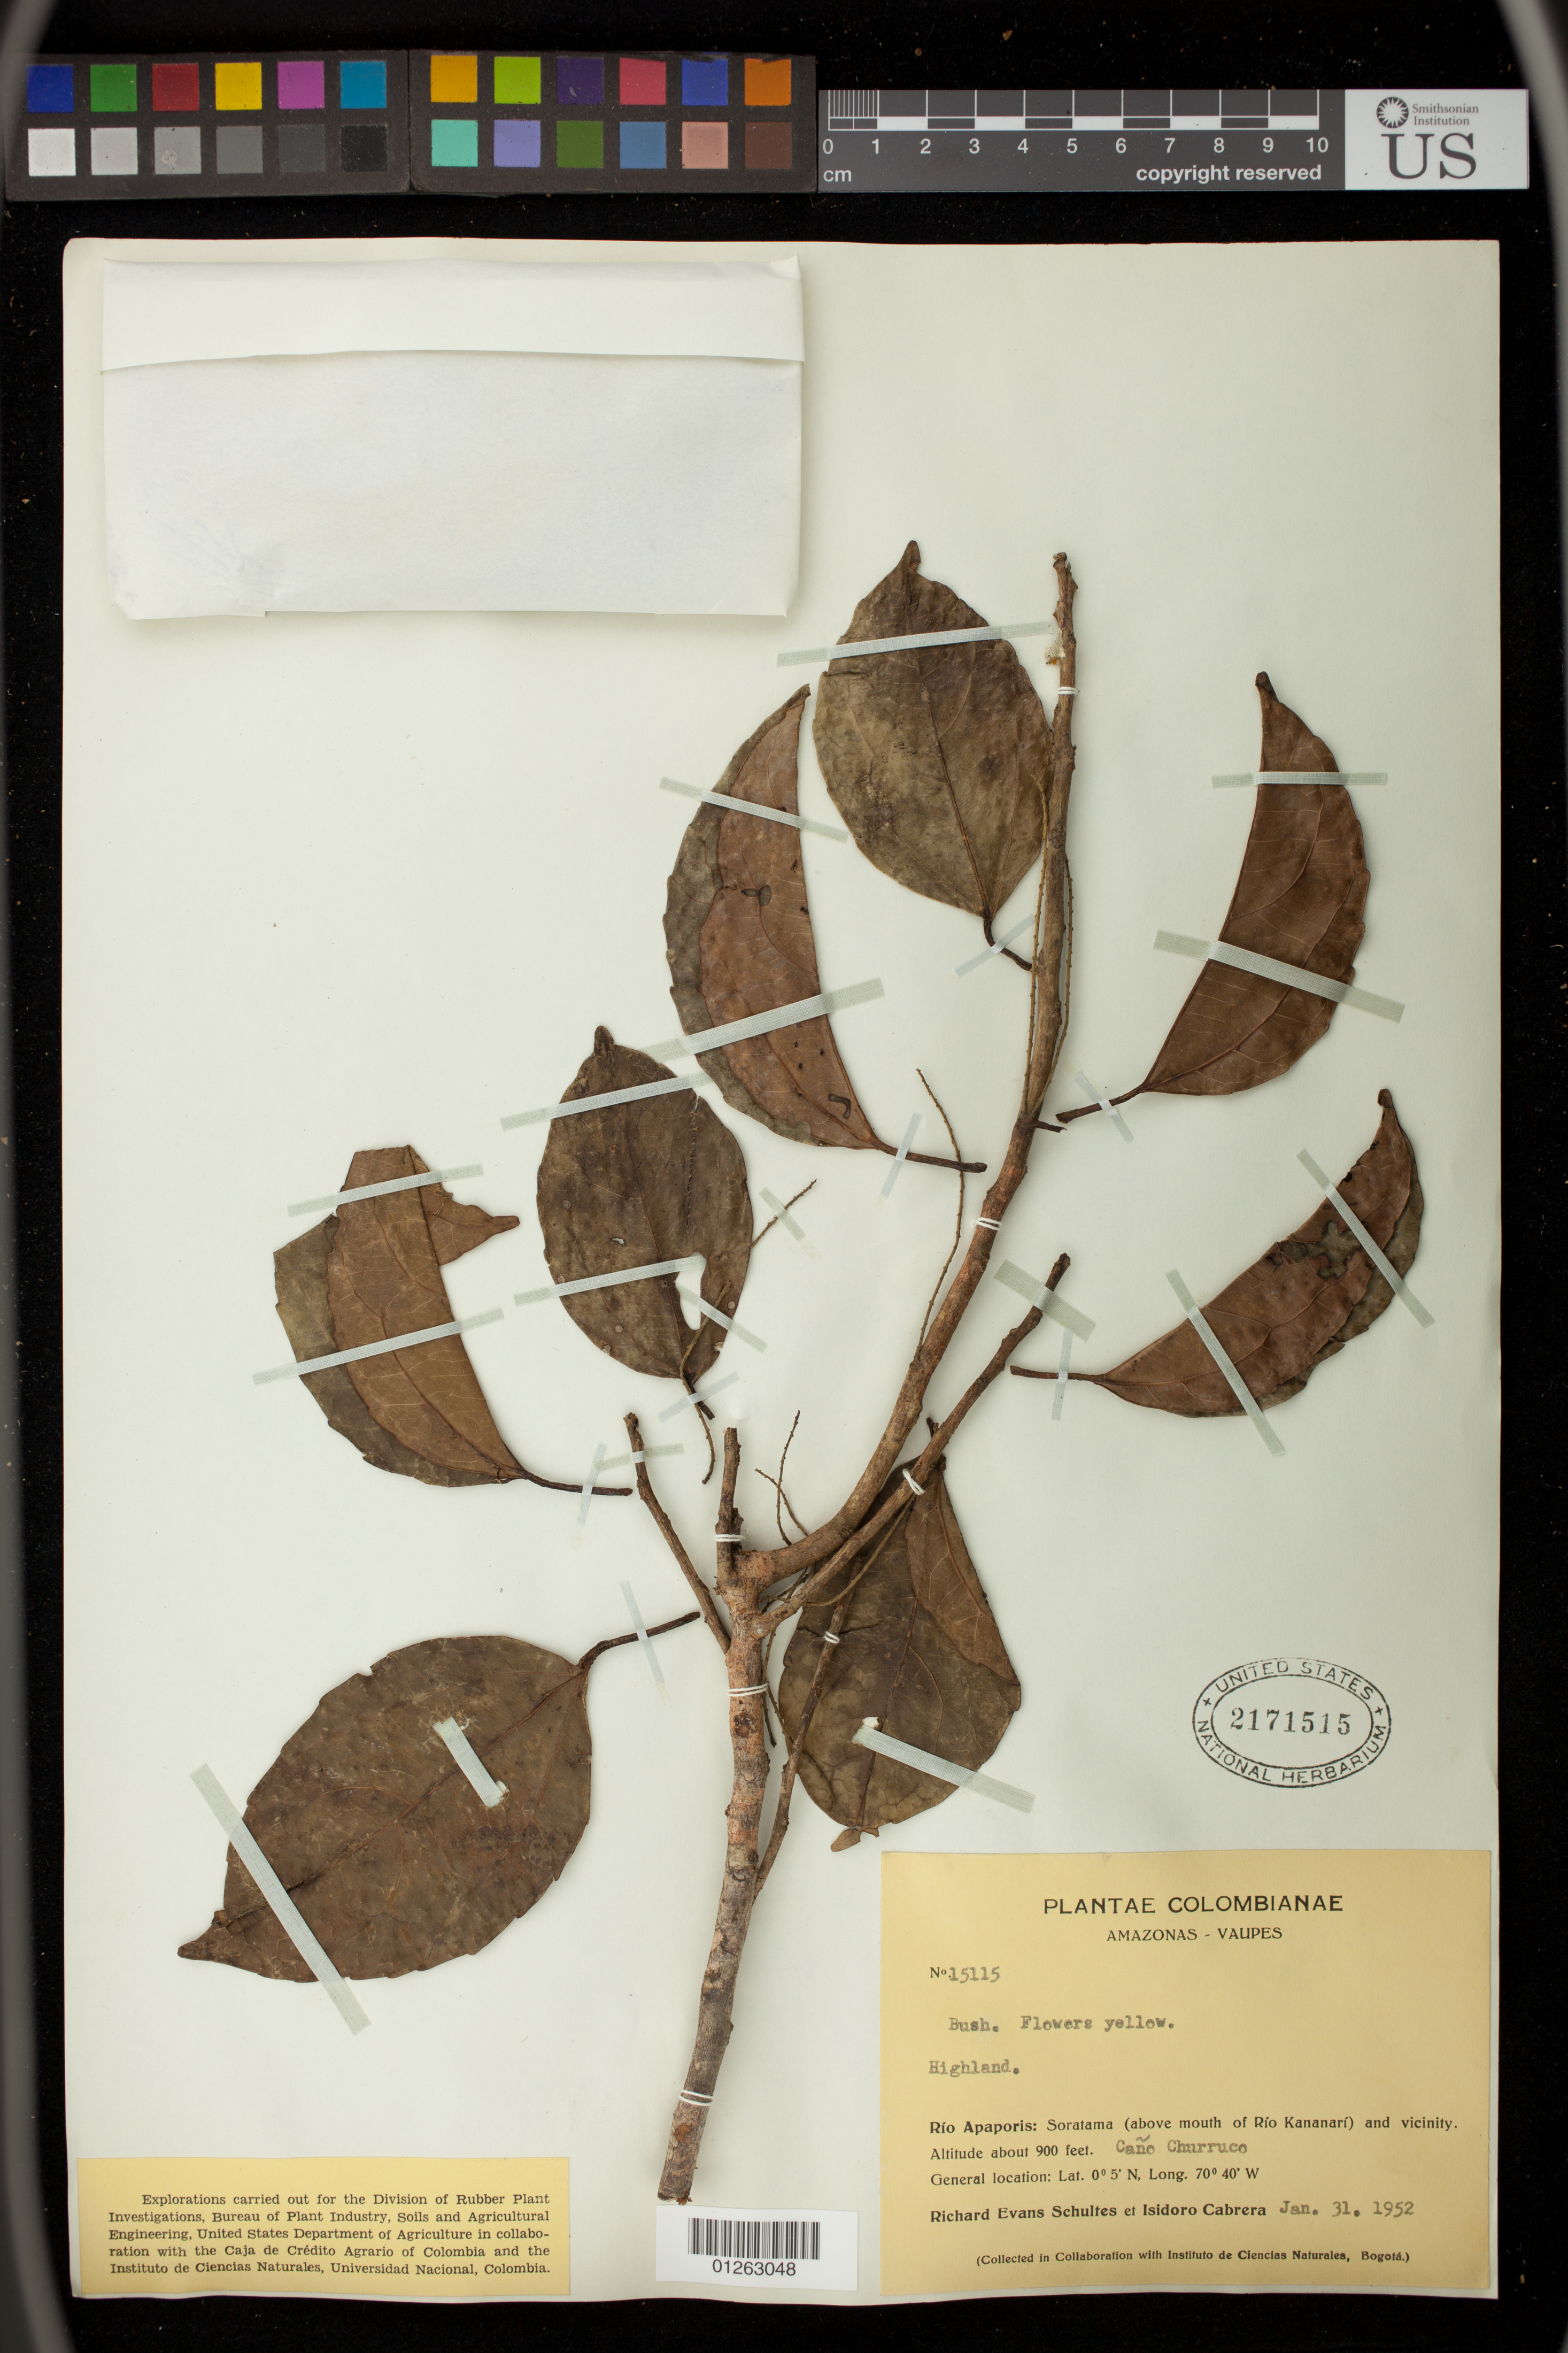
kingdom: Plantae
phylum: Tracheophyta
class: Magnoliopsida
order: Malpighiales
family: Euphorbiaceae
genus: Alchornea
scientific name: Alchornea sp.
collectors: R. E. Schultes & I. Cabrera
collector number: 15115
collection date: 1952-01-31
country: Colombia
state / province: Amazonas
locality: Soratama, Rfo Apaporis (above mouth of Rfo Kananarf) and vicinity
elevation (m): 274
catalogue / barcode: US 2171515